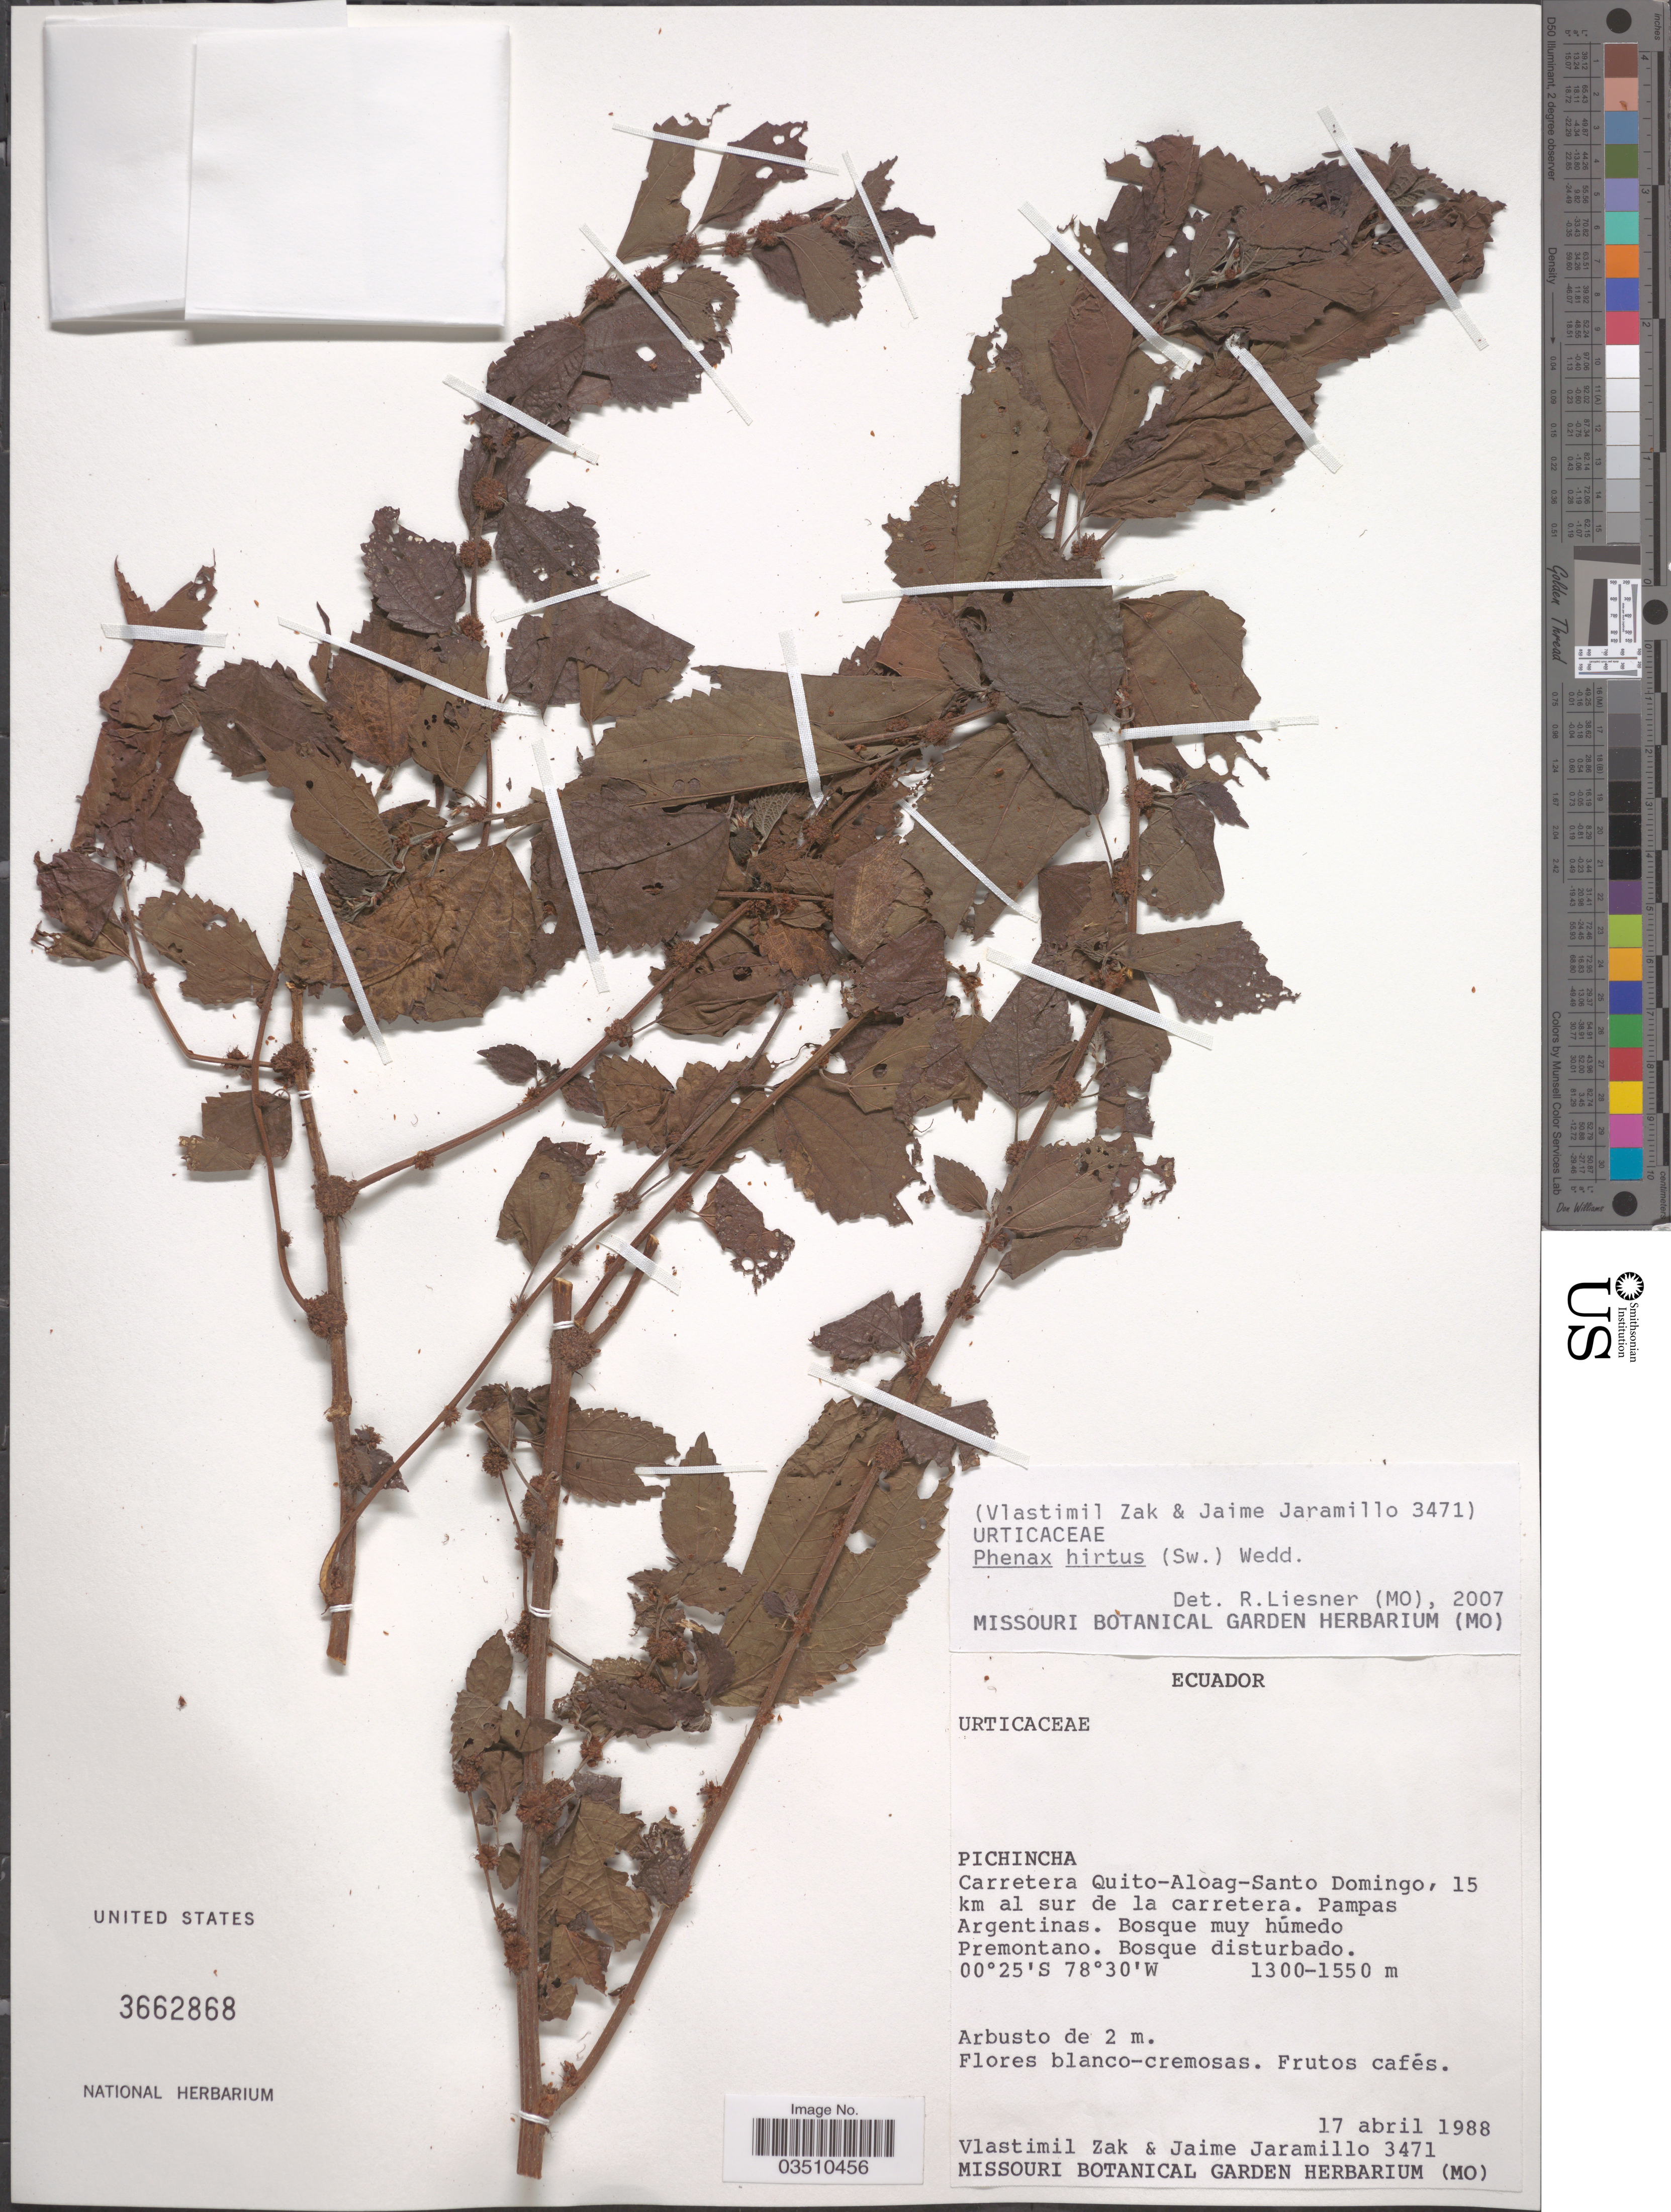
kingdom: Plantae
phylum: Tracheophyta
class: Magnoliopsida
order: Rosales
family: Urticaceae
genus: Phenax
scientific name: Phenax hirtus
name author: (Sw.) Wedd.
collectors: V. Zak & J. Jaramillo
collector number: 3471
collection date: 1988-04-17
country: Ecuador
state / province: Pichincha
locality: Carretera Quito- Aloag- Santo Domingo, 15 km al sur de la carretera. Pampas Argentinas. Bosque muy húmedo Premontano.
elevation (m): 1300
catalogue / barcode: US 3662868